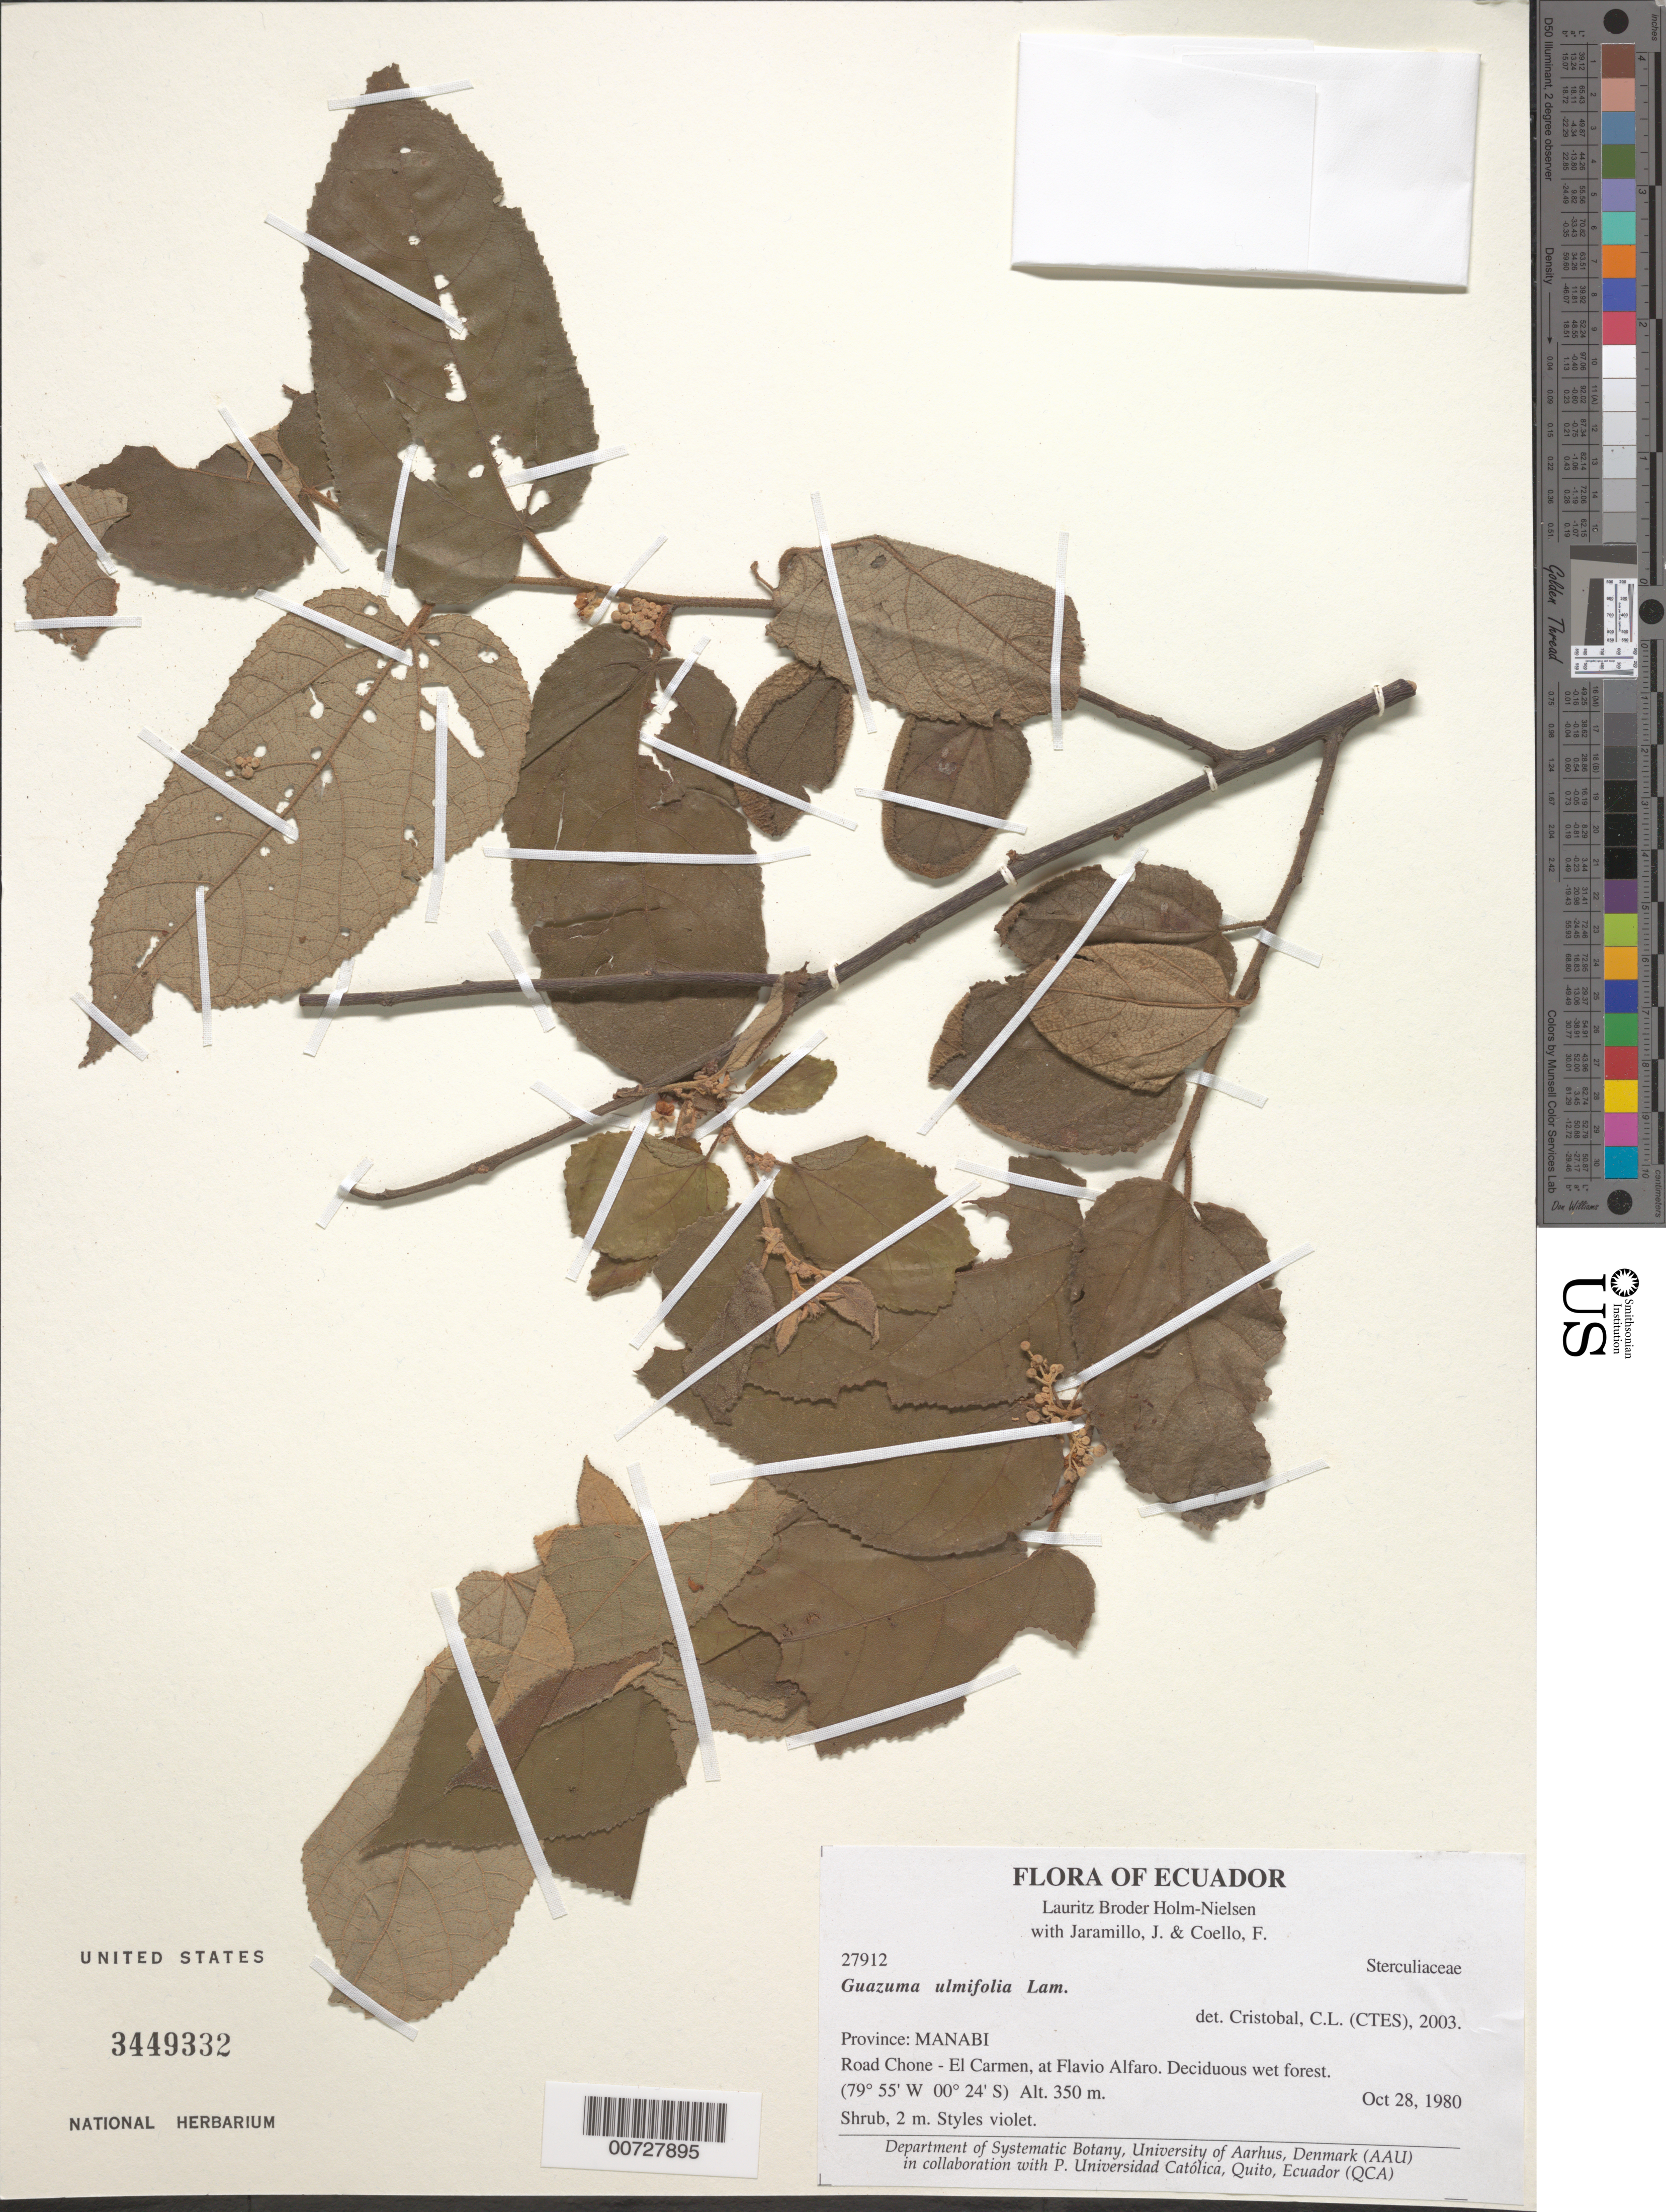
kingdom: Plantae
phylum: Tracheophyta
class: Magnoliopsida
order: Malvales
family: Malvaceae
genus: Guazuma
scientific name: Guazuma ulmifolia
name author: Lam.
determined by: Cristóbal, C. L.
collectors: L. B. Holm-Nielsen, J. L. Jaramillo & F. Coello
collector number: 27912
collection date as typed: Oct 28, 1980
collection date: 1980-10-28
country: Ecuador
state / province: Manabí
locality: Road ChOne- El Carmen, at Flavio Alfaro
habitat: Deciduous wet forest.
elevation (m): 350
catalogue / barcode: US 3449332